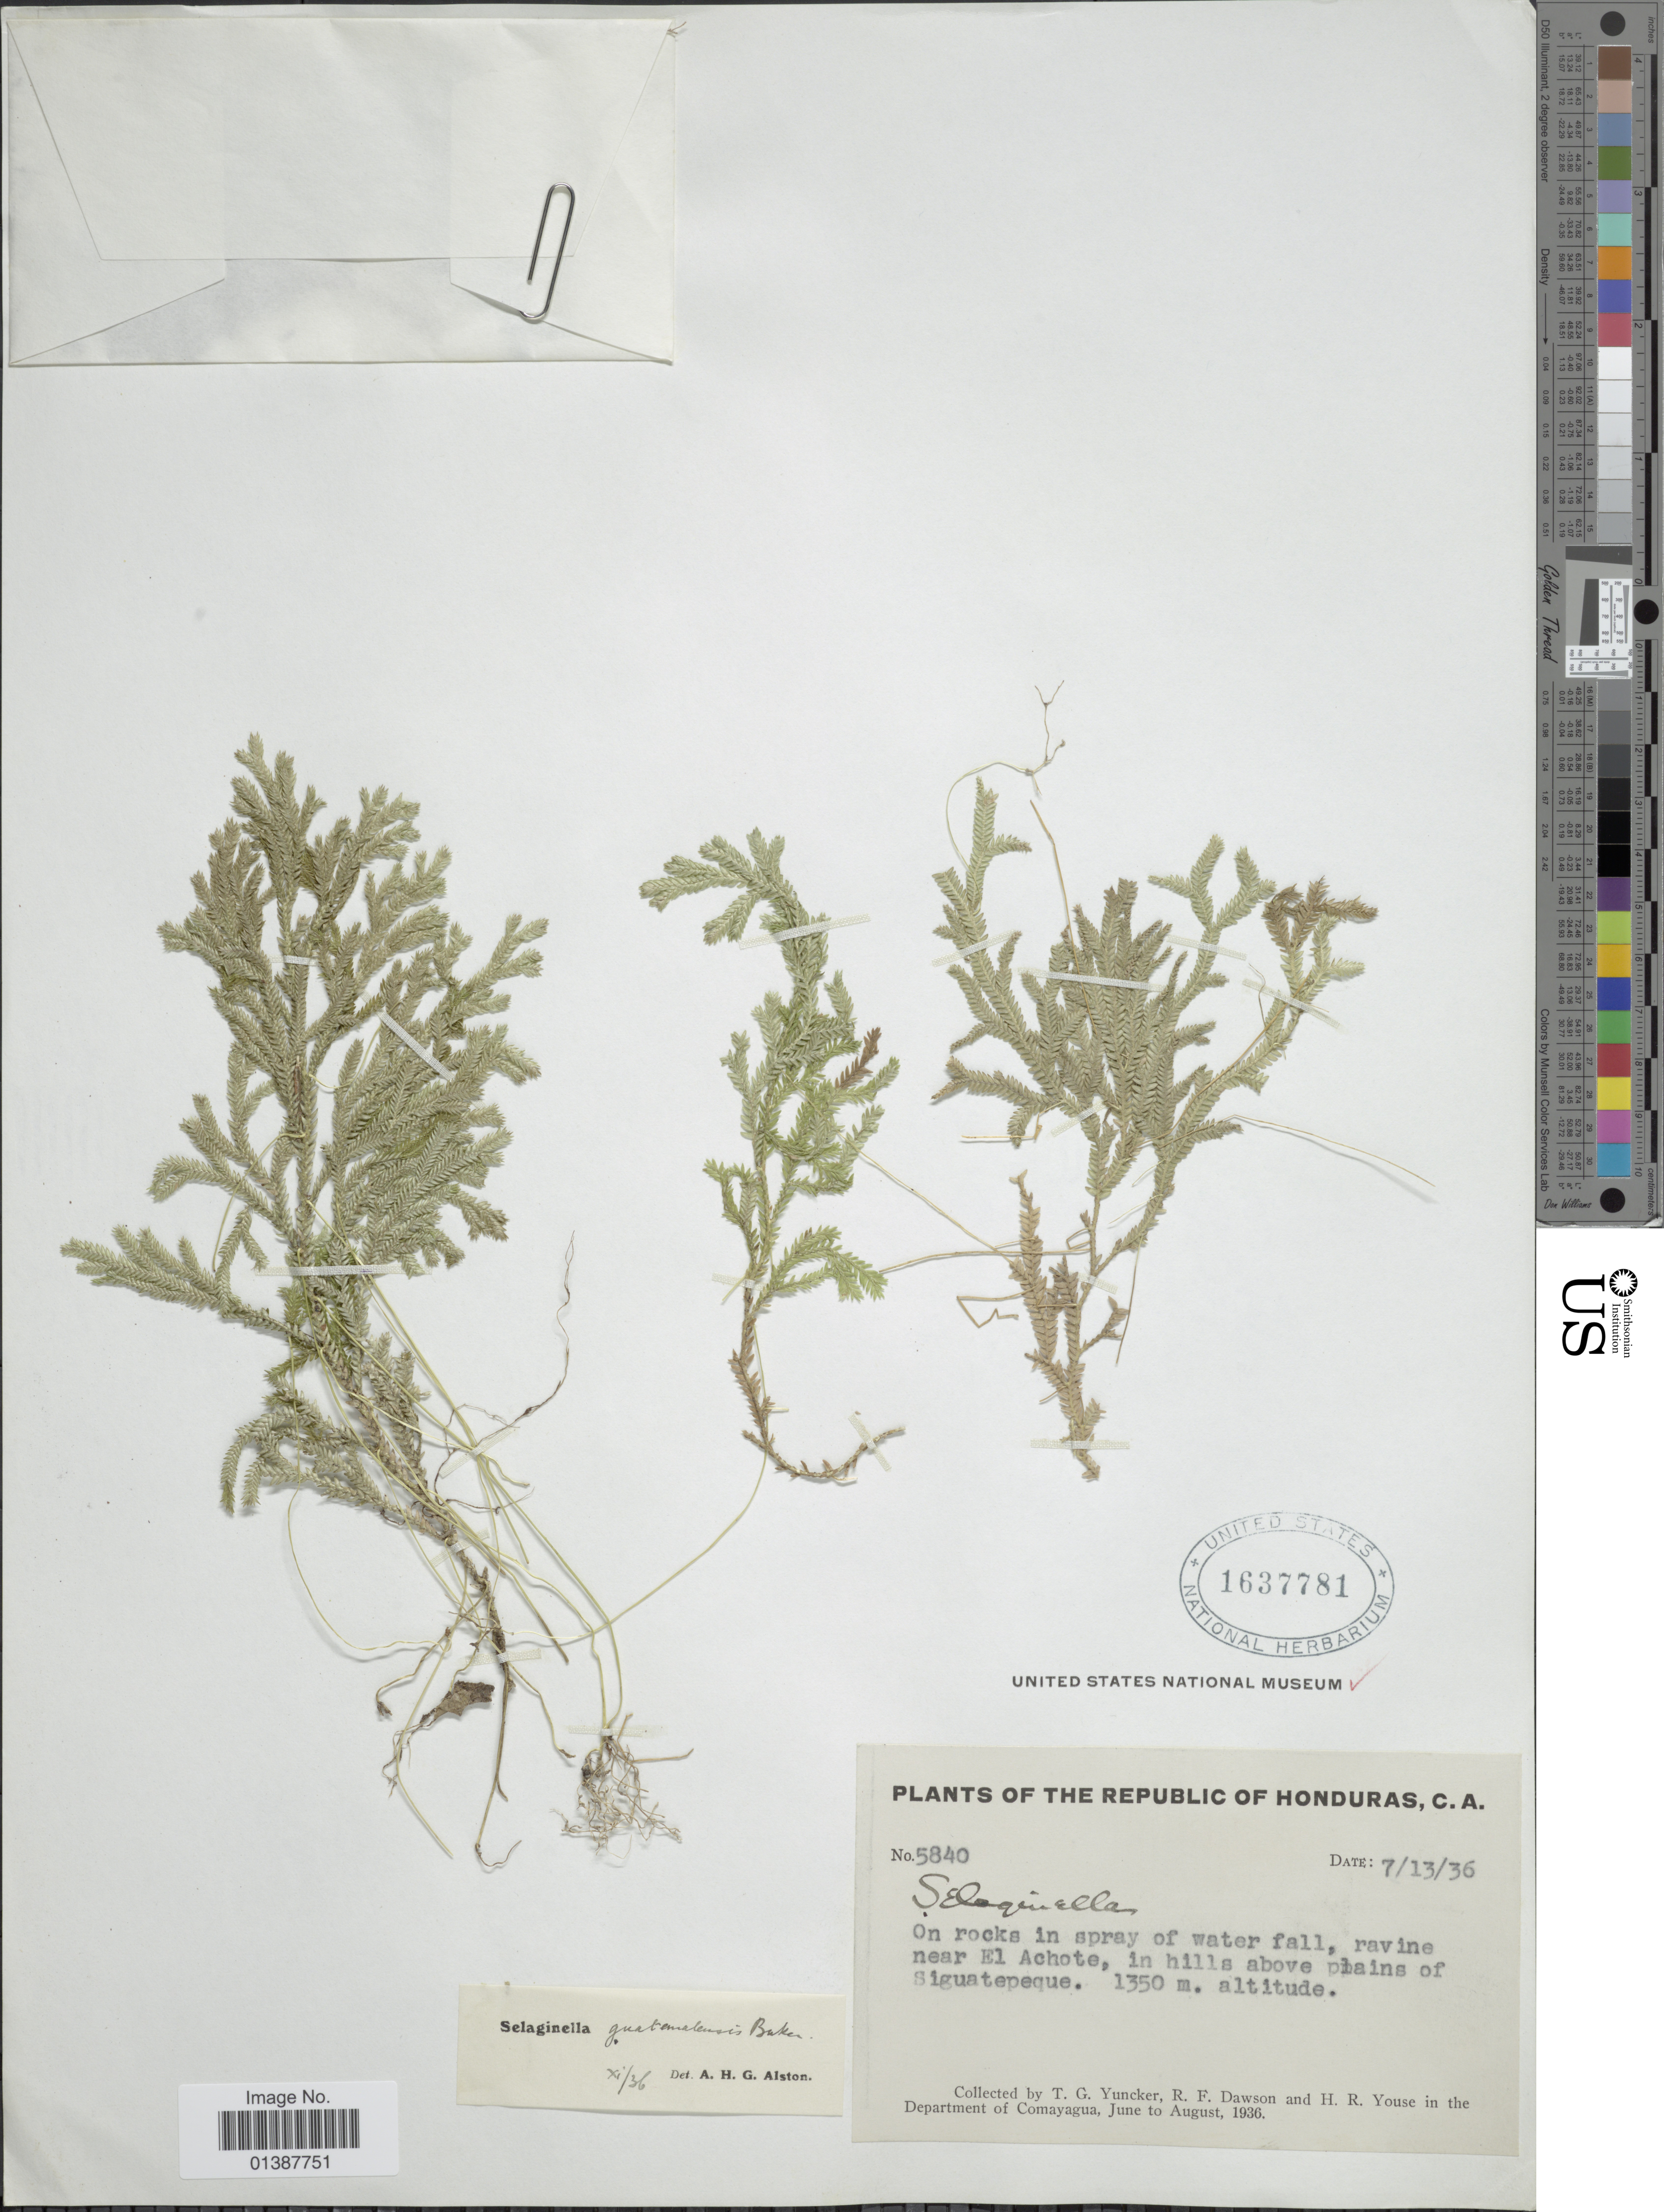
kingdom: Plantae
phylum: Tracheophyta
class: Lycopodiopsida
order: Selaginellales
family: Selaginellaceae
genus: Selaginella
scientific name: Selaginella guatemalensis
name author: Baker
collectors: T. G. Yuncker, R. F. Dawson & H. Youse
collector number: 5840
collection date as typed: Transcribed d/m/y: 13/7/36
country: Honduras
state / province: Comayagua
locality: The Republic of Honduras, On rocks in spray of waterfall, ravine near El Achote, in hills above plains of Siguatepeque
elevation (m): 1350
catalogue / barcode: US 1637781